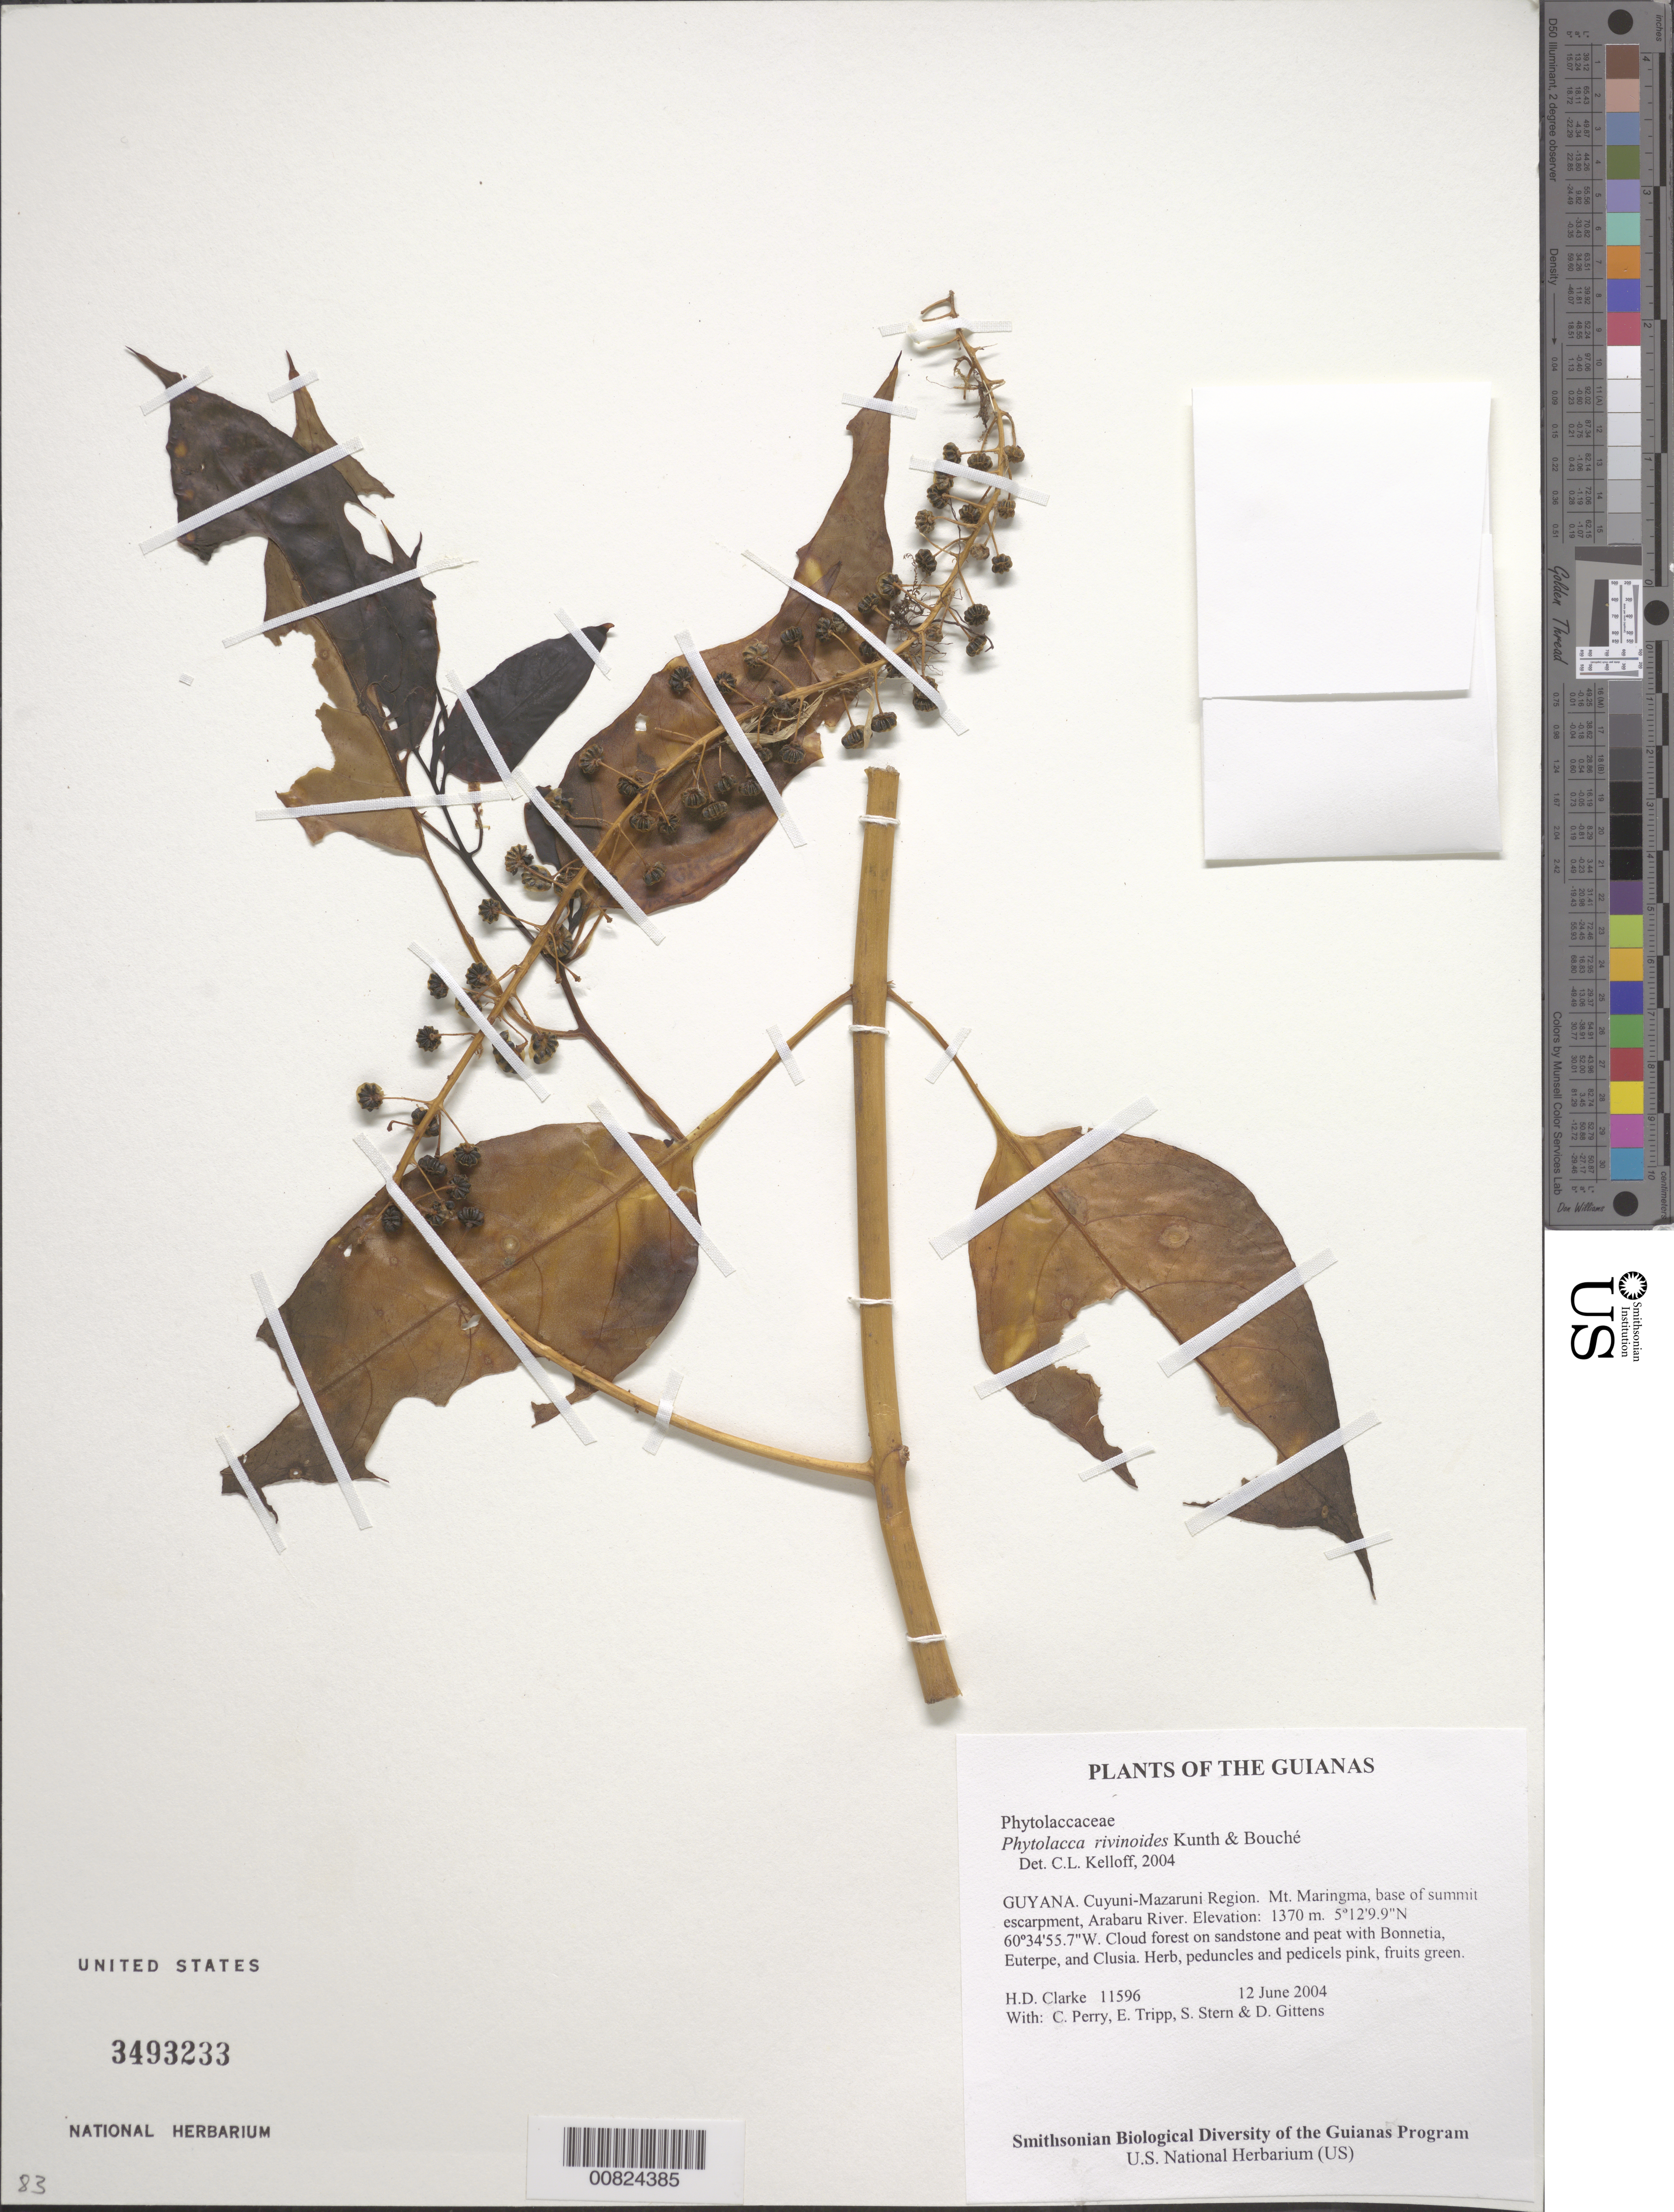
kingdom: Plantae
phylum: Tracheophyta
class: Magnoliopsida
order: Caryophyllales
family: Phytolaccaceae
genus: Phytolacca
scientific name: Phytolacca rivinoides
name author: Kunth & C.D. Bouché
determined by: Kelloff, Carol L., (US), Smithsonian Institution - National Museum of Natural History (UNITED STATES)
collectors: H. D. Clarke, C. Perry, E. Tripp, S. R. Stern & D. Gittens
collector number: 11596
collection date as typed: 12 June 2004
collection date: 2004-06-12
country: Guyana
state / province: Cuyuni-Mazaruni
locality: Mt. Maringma, base of summit escarpment, Arabaru River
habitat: Cloud forest on sandstone and peat with Bonnetia, Euterpe, and Clusia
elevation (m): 1370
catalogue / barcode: US 3493233